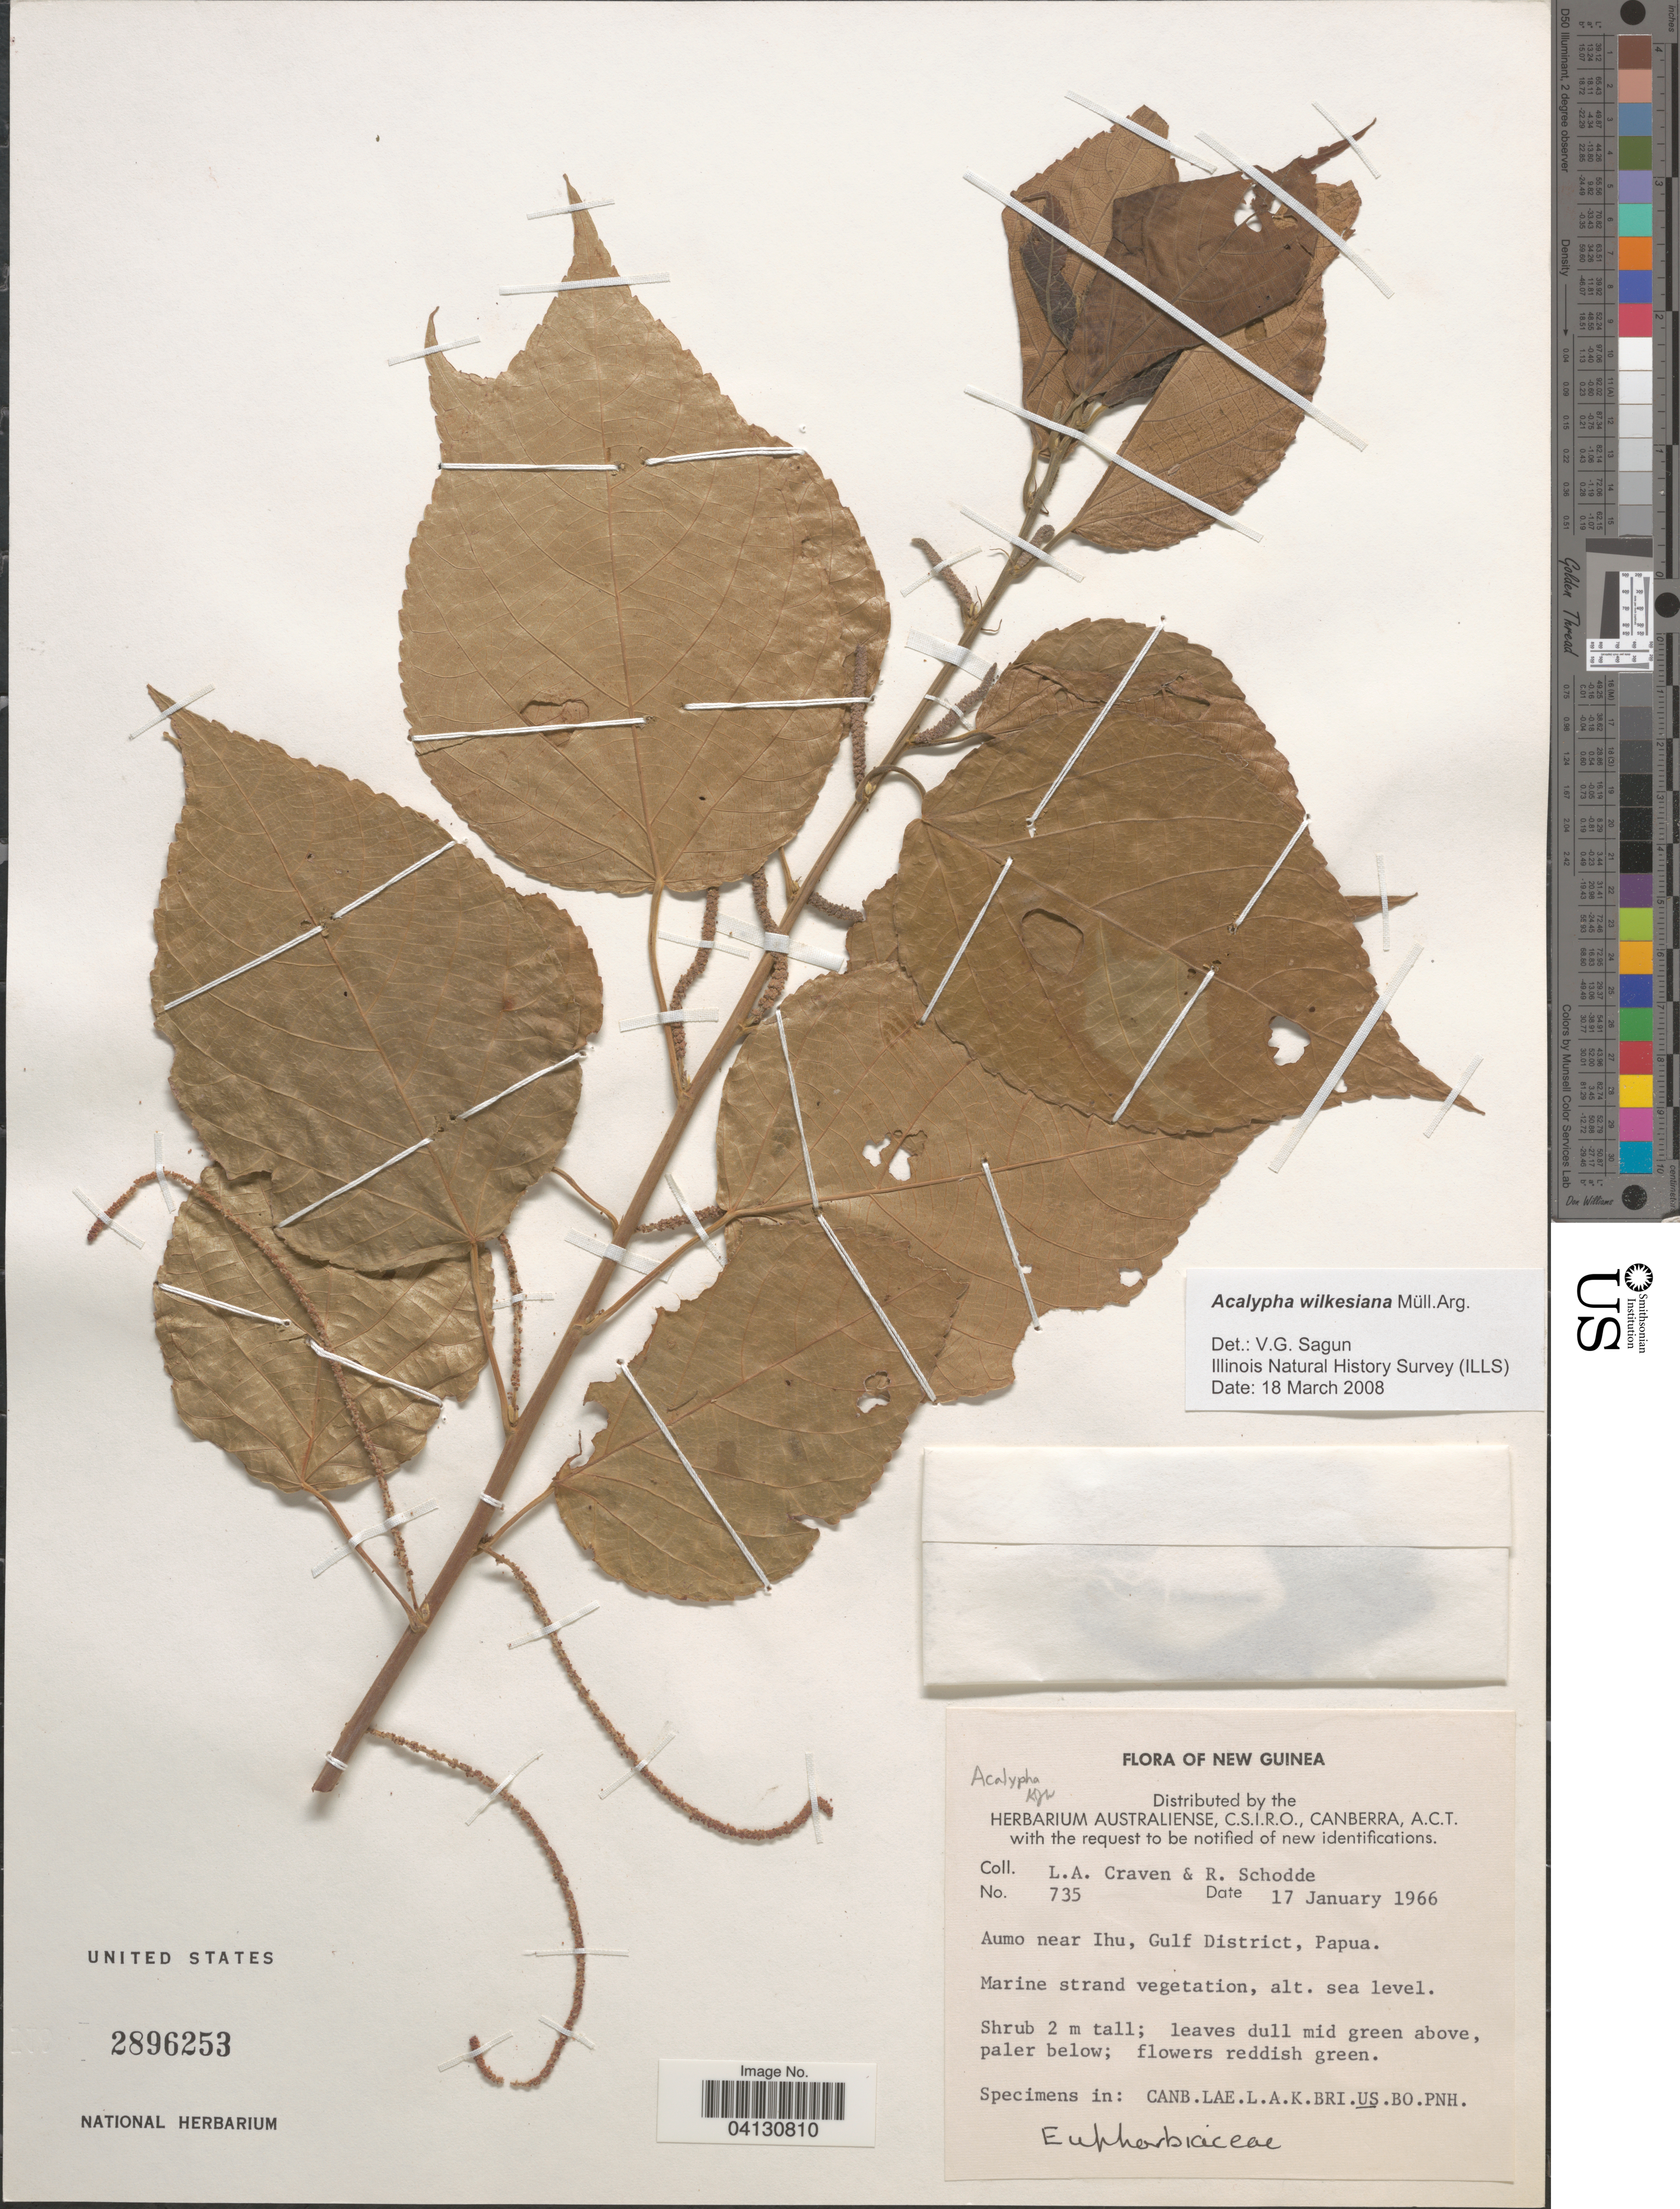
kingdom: Plantae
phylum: Tracheophyta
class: Magnoliopsida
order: Malpighiales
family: Euphorbiaceae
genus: Acalypha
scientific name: Acalypha wilkesiana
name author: Müll. Arg. in DC.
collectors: L. A. Craven & R. Schodde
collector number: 735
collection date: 1966-01-17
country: Papua New Guinea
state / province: Gulf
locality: New Guinea. Aumo near Ihu, Gulf District, Papua.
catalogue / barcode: US 2896253